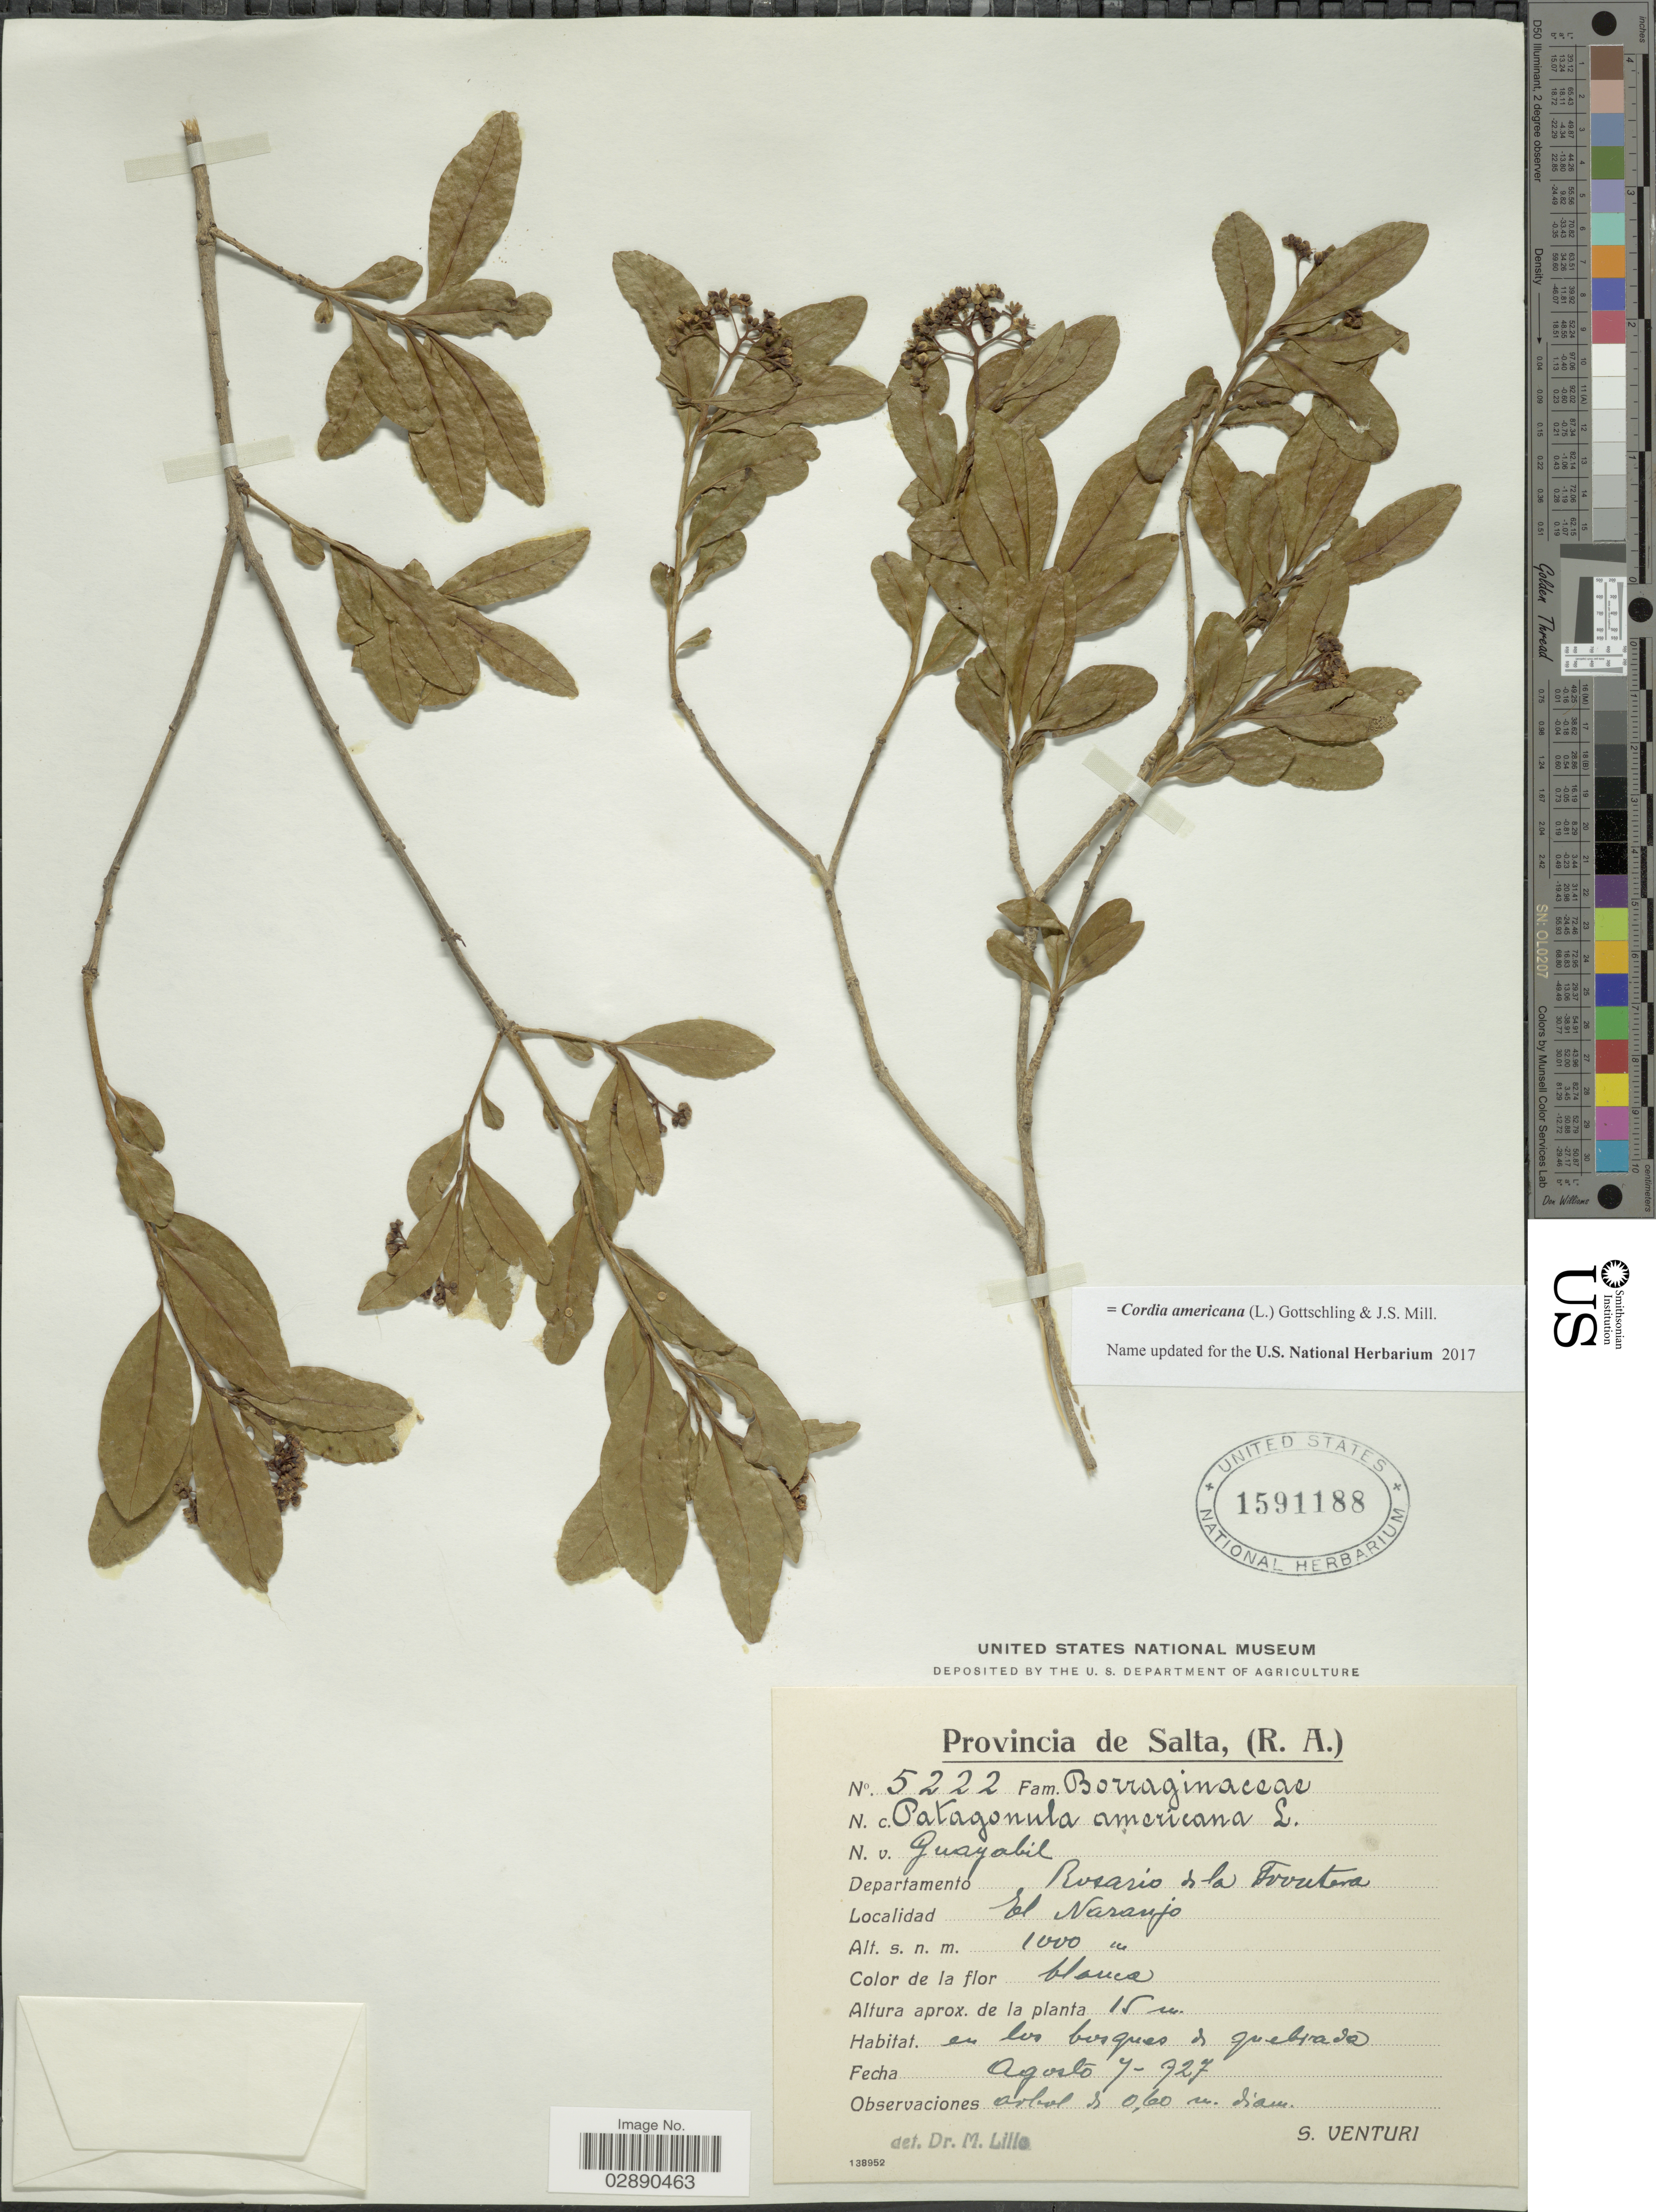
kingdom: Plantae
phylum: Tracheophyta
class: Magnoliopsida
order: Boraginales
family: Cordiaceae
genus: Cordia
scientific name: Cordia americana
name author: (L.) Gottschling & J.S. Mill.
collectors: S. Venturi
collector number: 5222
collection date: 1927-08-07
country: Argentina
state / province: Salta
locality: Provincia de Salta, (R.A.). Departamento Rosario de la Frontera. El Naranjo.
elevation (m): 1000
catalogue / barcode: US 1591188